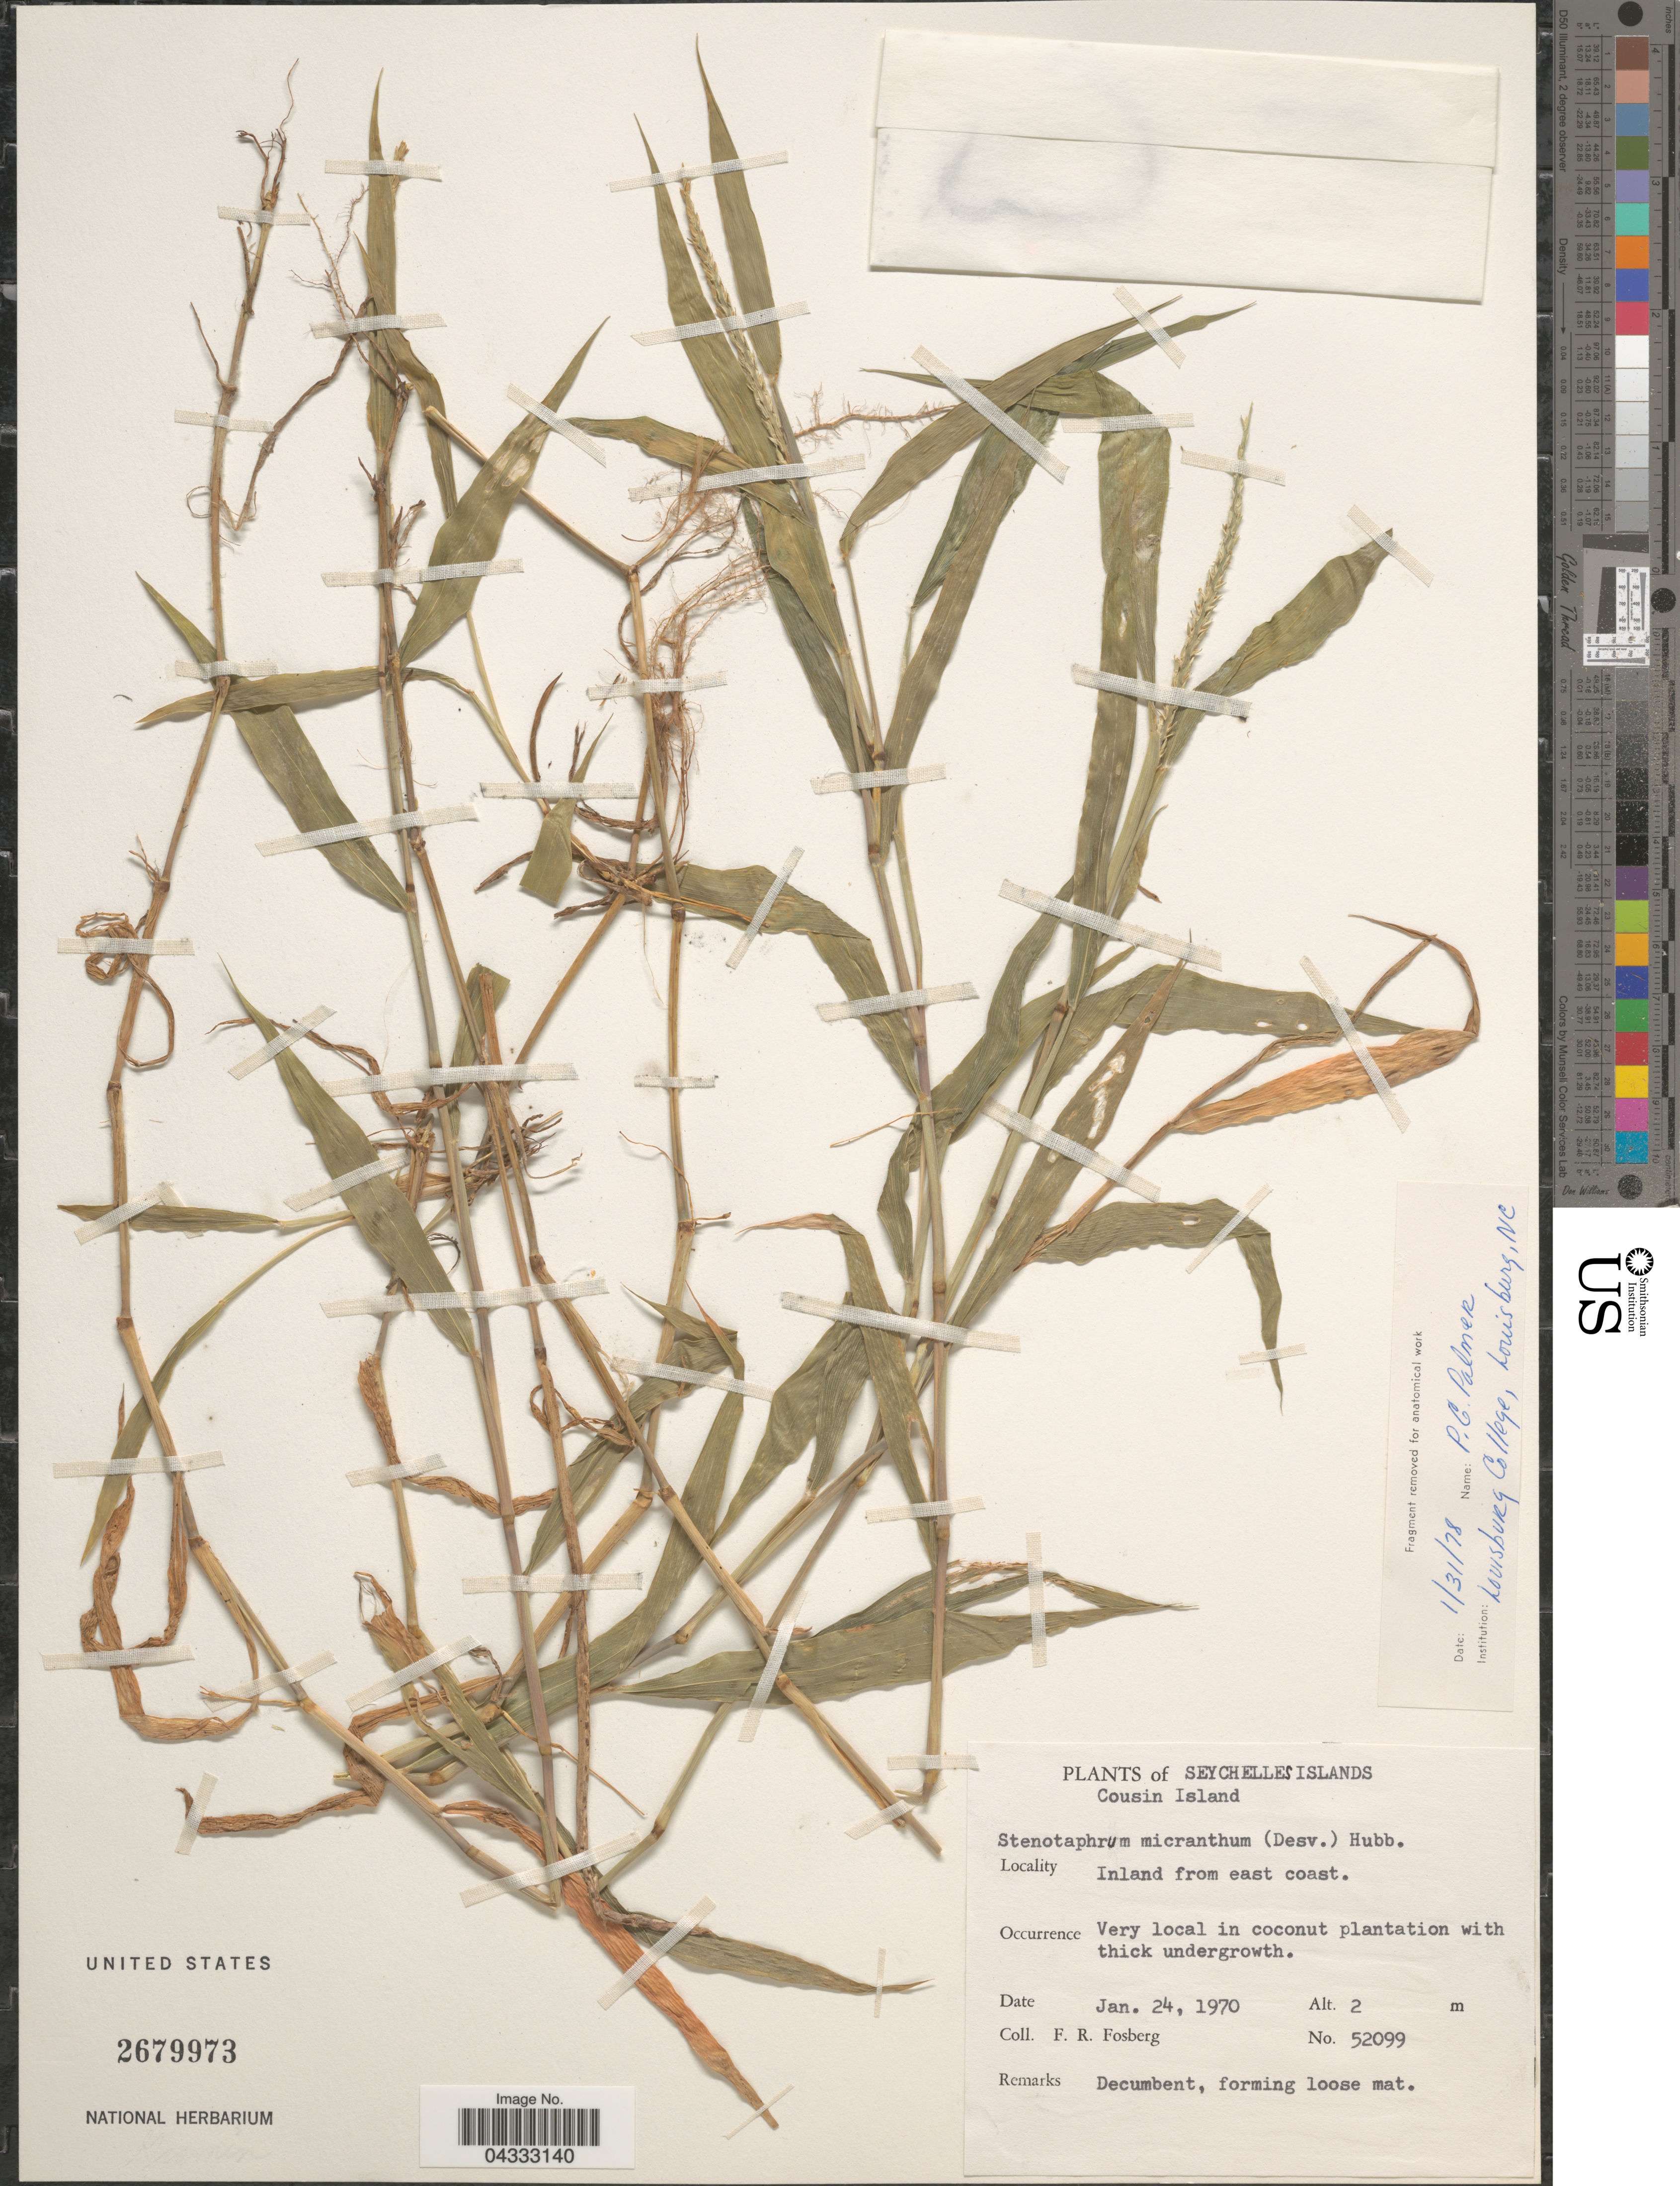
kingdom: Plantae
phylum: Tracheophyta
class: Liliopsida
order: Poales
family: Poaceae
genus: Stenotaphrum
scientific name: Stenotaphrum micranthum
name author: (Desv.) C.E. Hubb.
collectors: F. R. Fosberg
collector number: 52099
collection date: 1970-01-24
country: Seychelles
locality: Seychelles Islands. Cousin Island. Inland from east coast.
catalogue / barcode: US 2679973